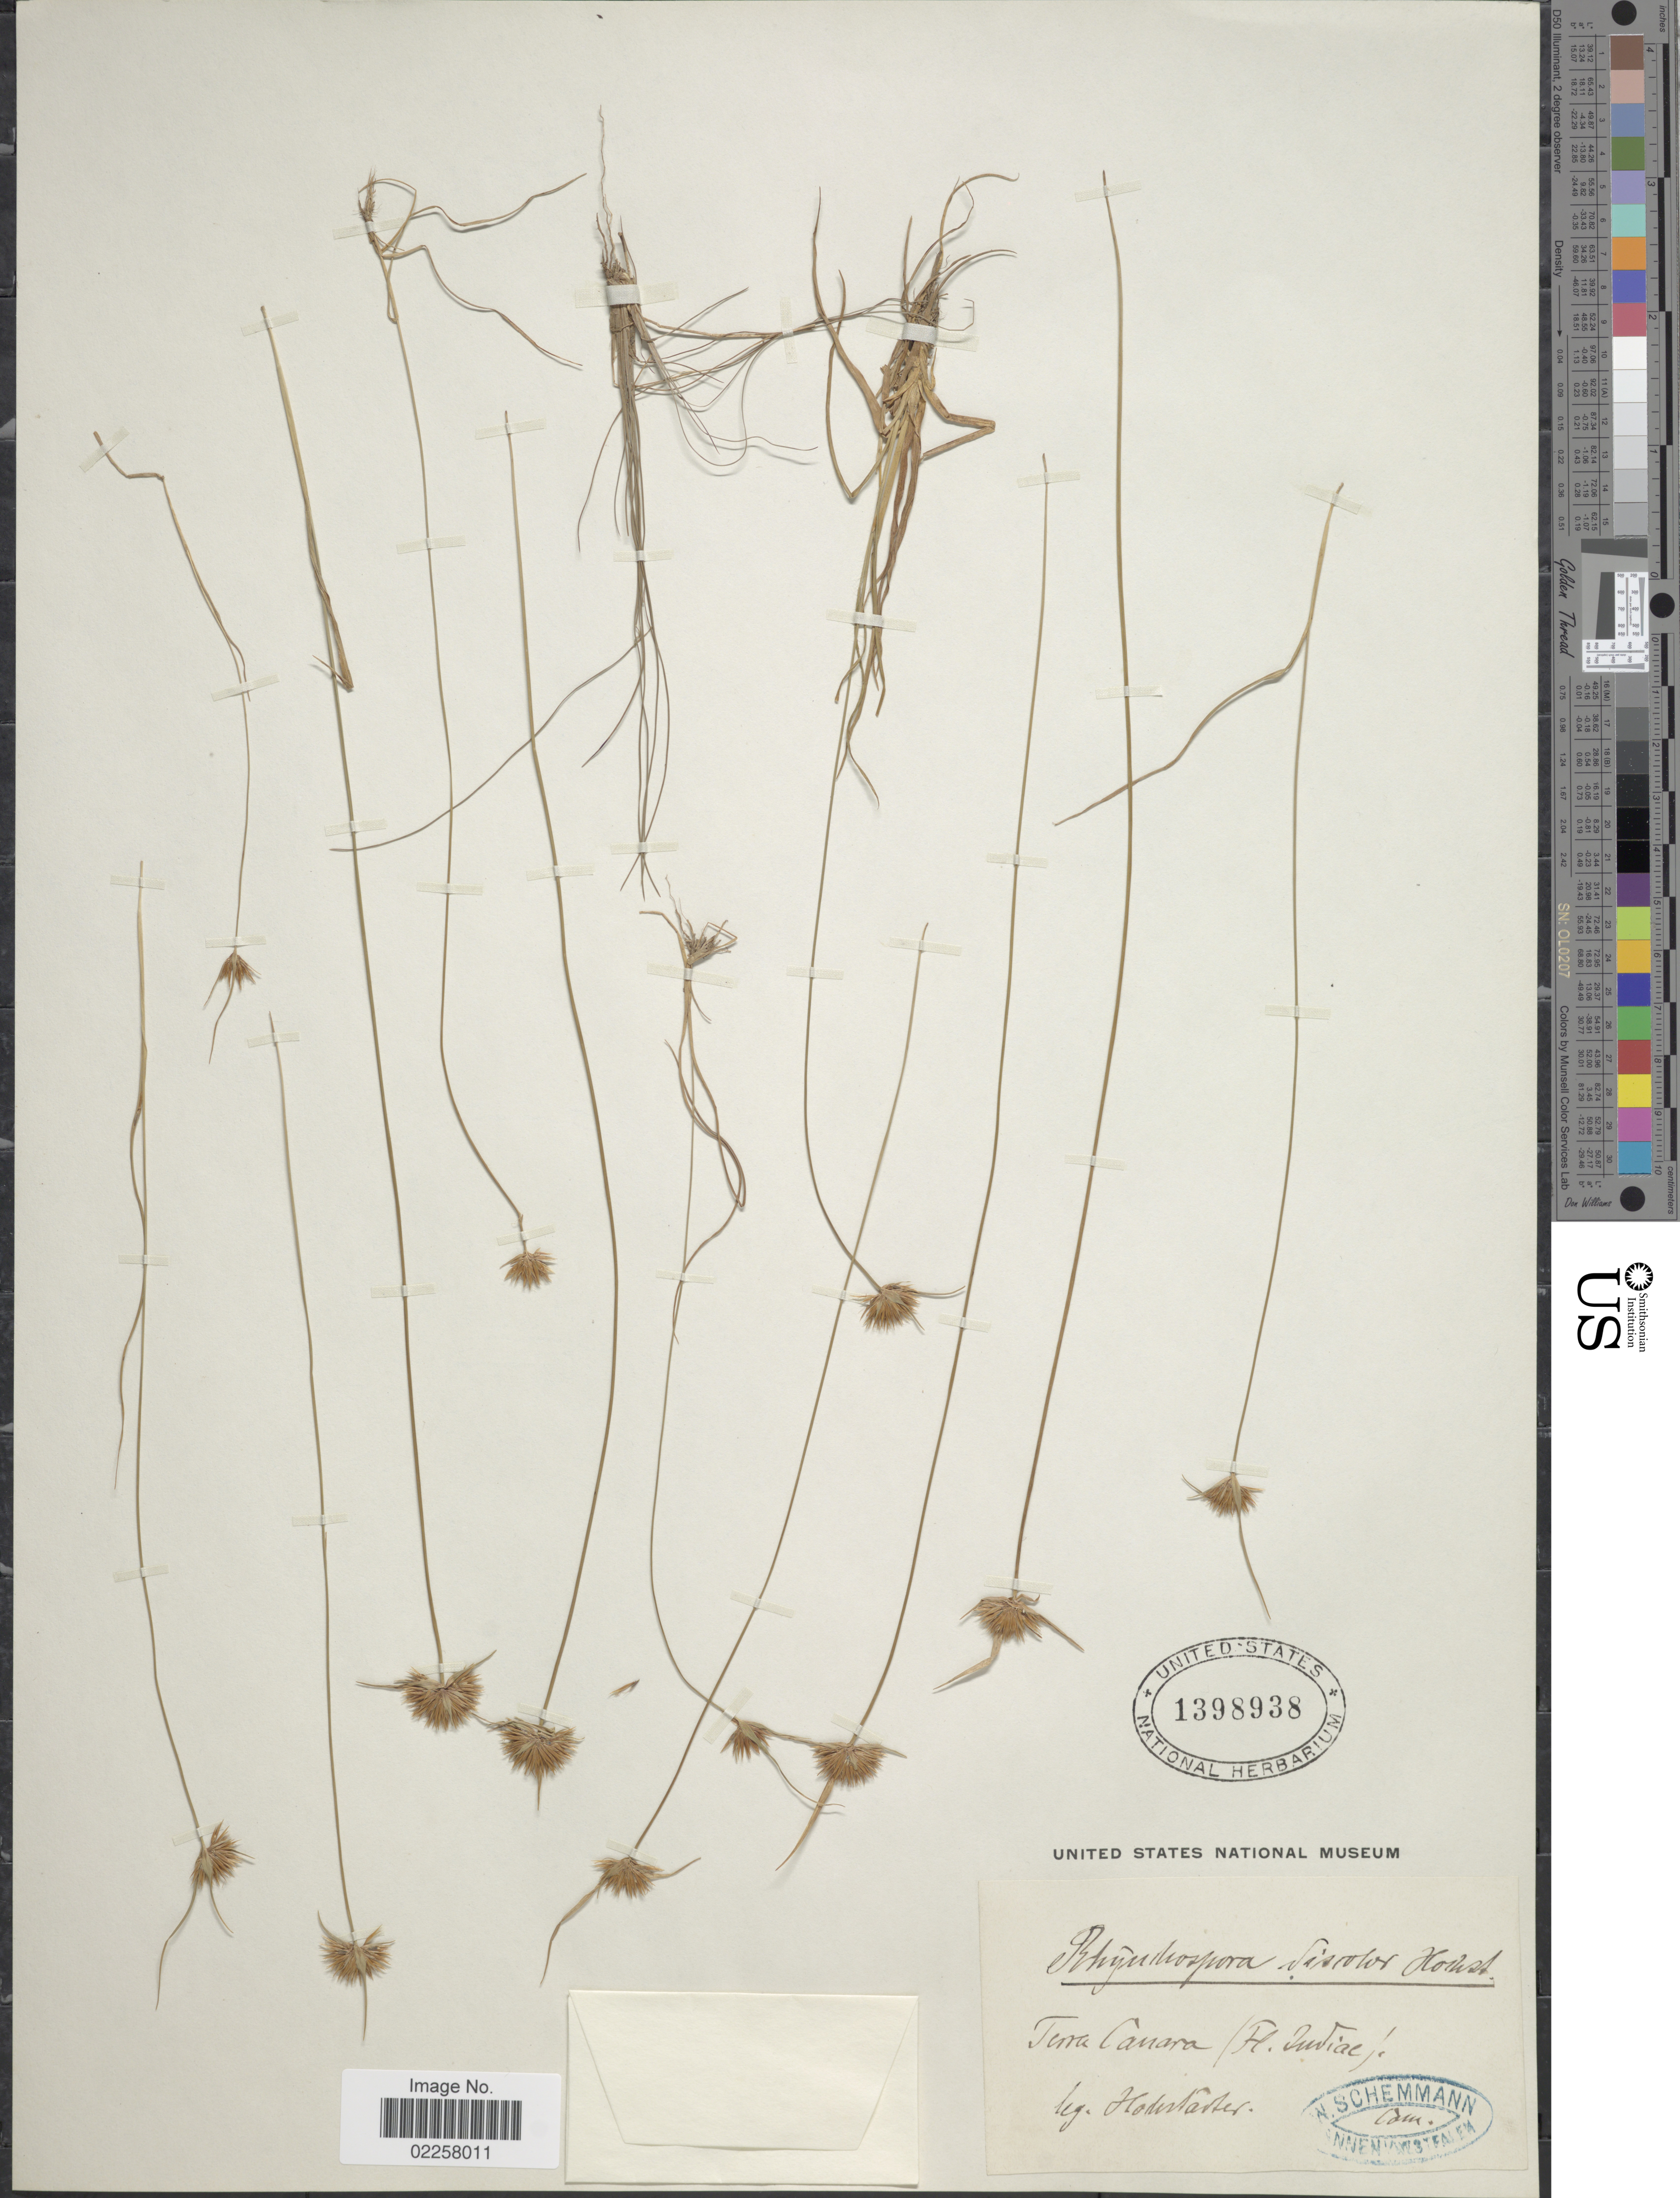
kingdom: Plantae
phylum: Tracheophyta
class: Liliopsida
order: Poales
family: Cyperaceae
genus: Rhynchospora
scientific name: Rhynchospora wightiana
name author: (Nees) Steud.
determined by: Alves, K.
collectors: Hochstätter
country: India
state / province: Karnataka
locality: Terra Canara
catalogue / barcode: US 1398938